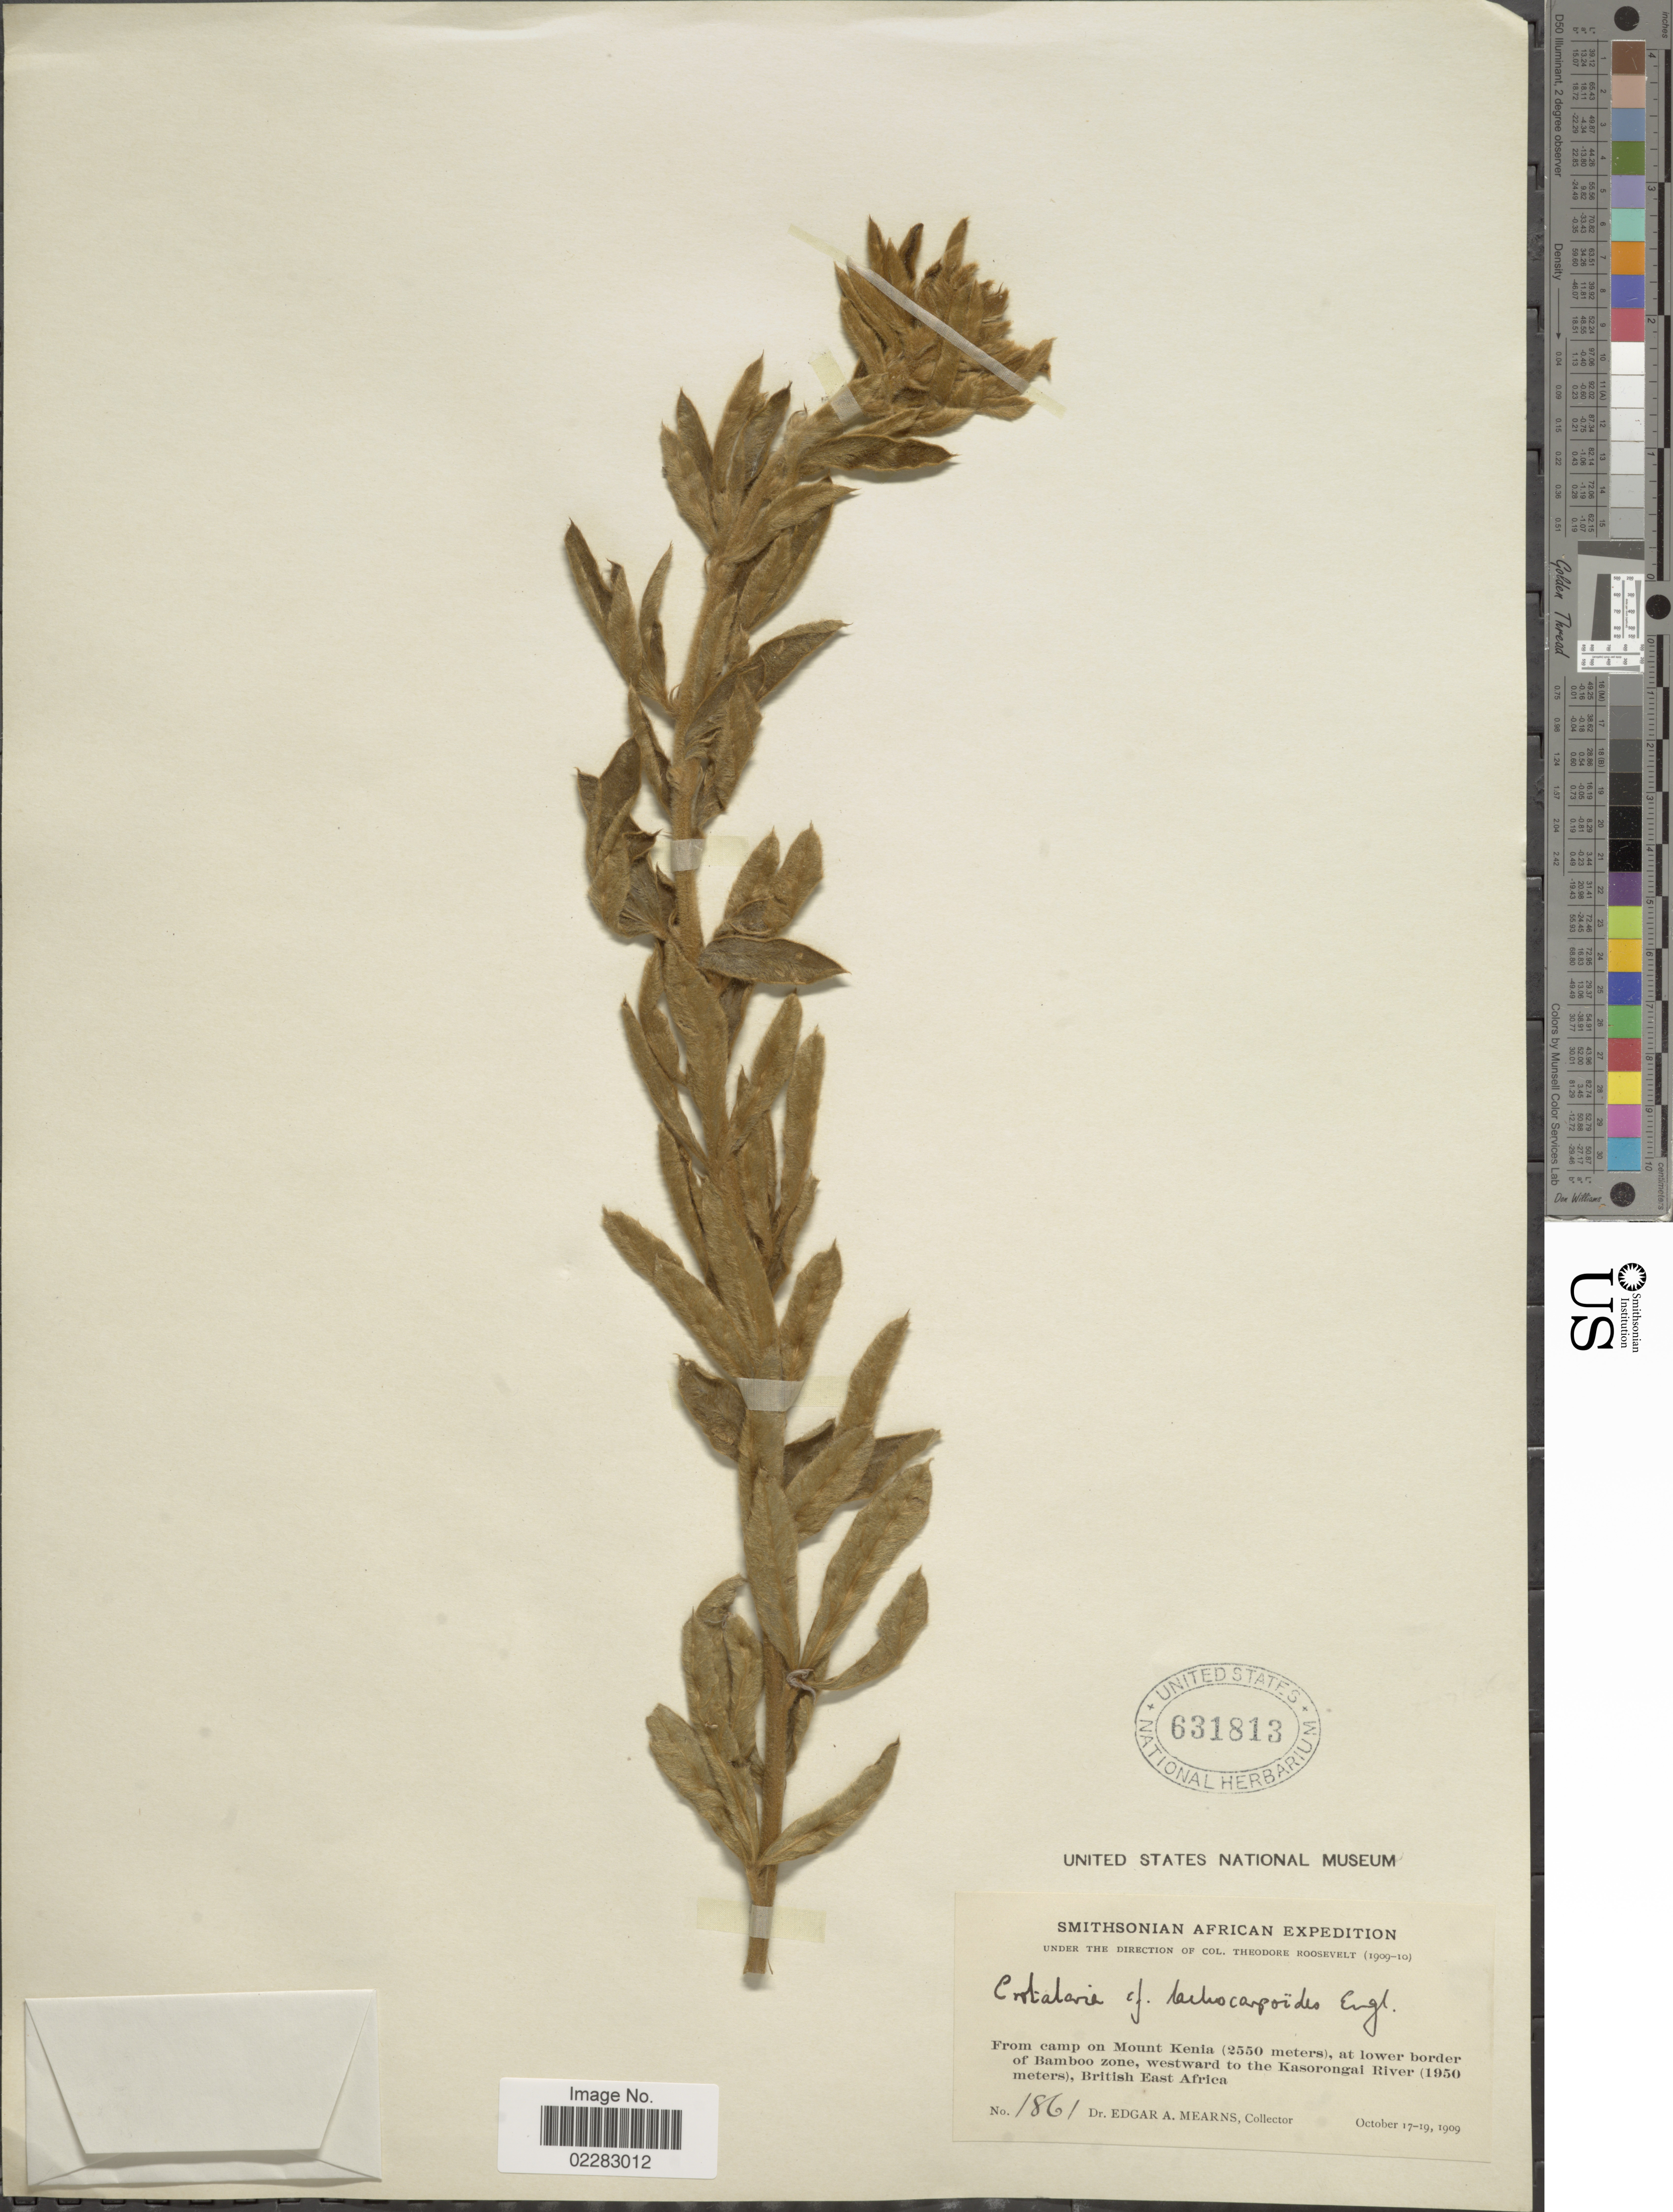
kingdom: Plantae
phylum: Tracheophyta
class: Magnoliopsida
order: Fabales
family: Fabaceae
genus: Crotalaria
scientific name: Crotalaria lachnocarpoides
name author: Engl.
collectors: E. A. Mearns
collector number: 1861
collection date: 1909-10-17/1909-10-19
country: Kenya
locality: From camp on Mount Kenia, at lower border of Bamboo zone, westward to the Kasorongai River, British East Africa.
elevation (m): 1950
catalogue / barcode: US 631813